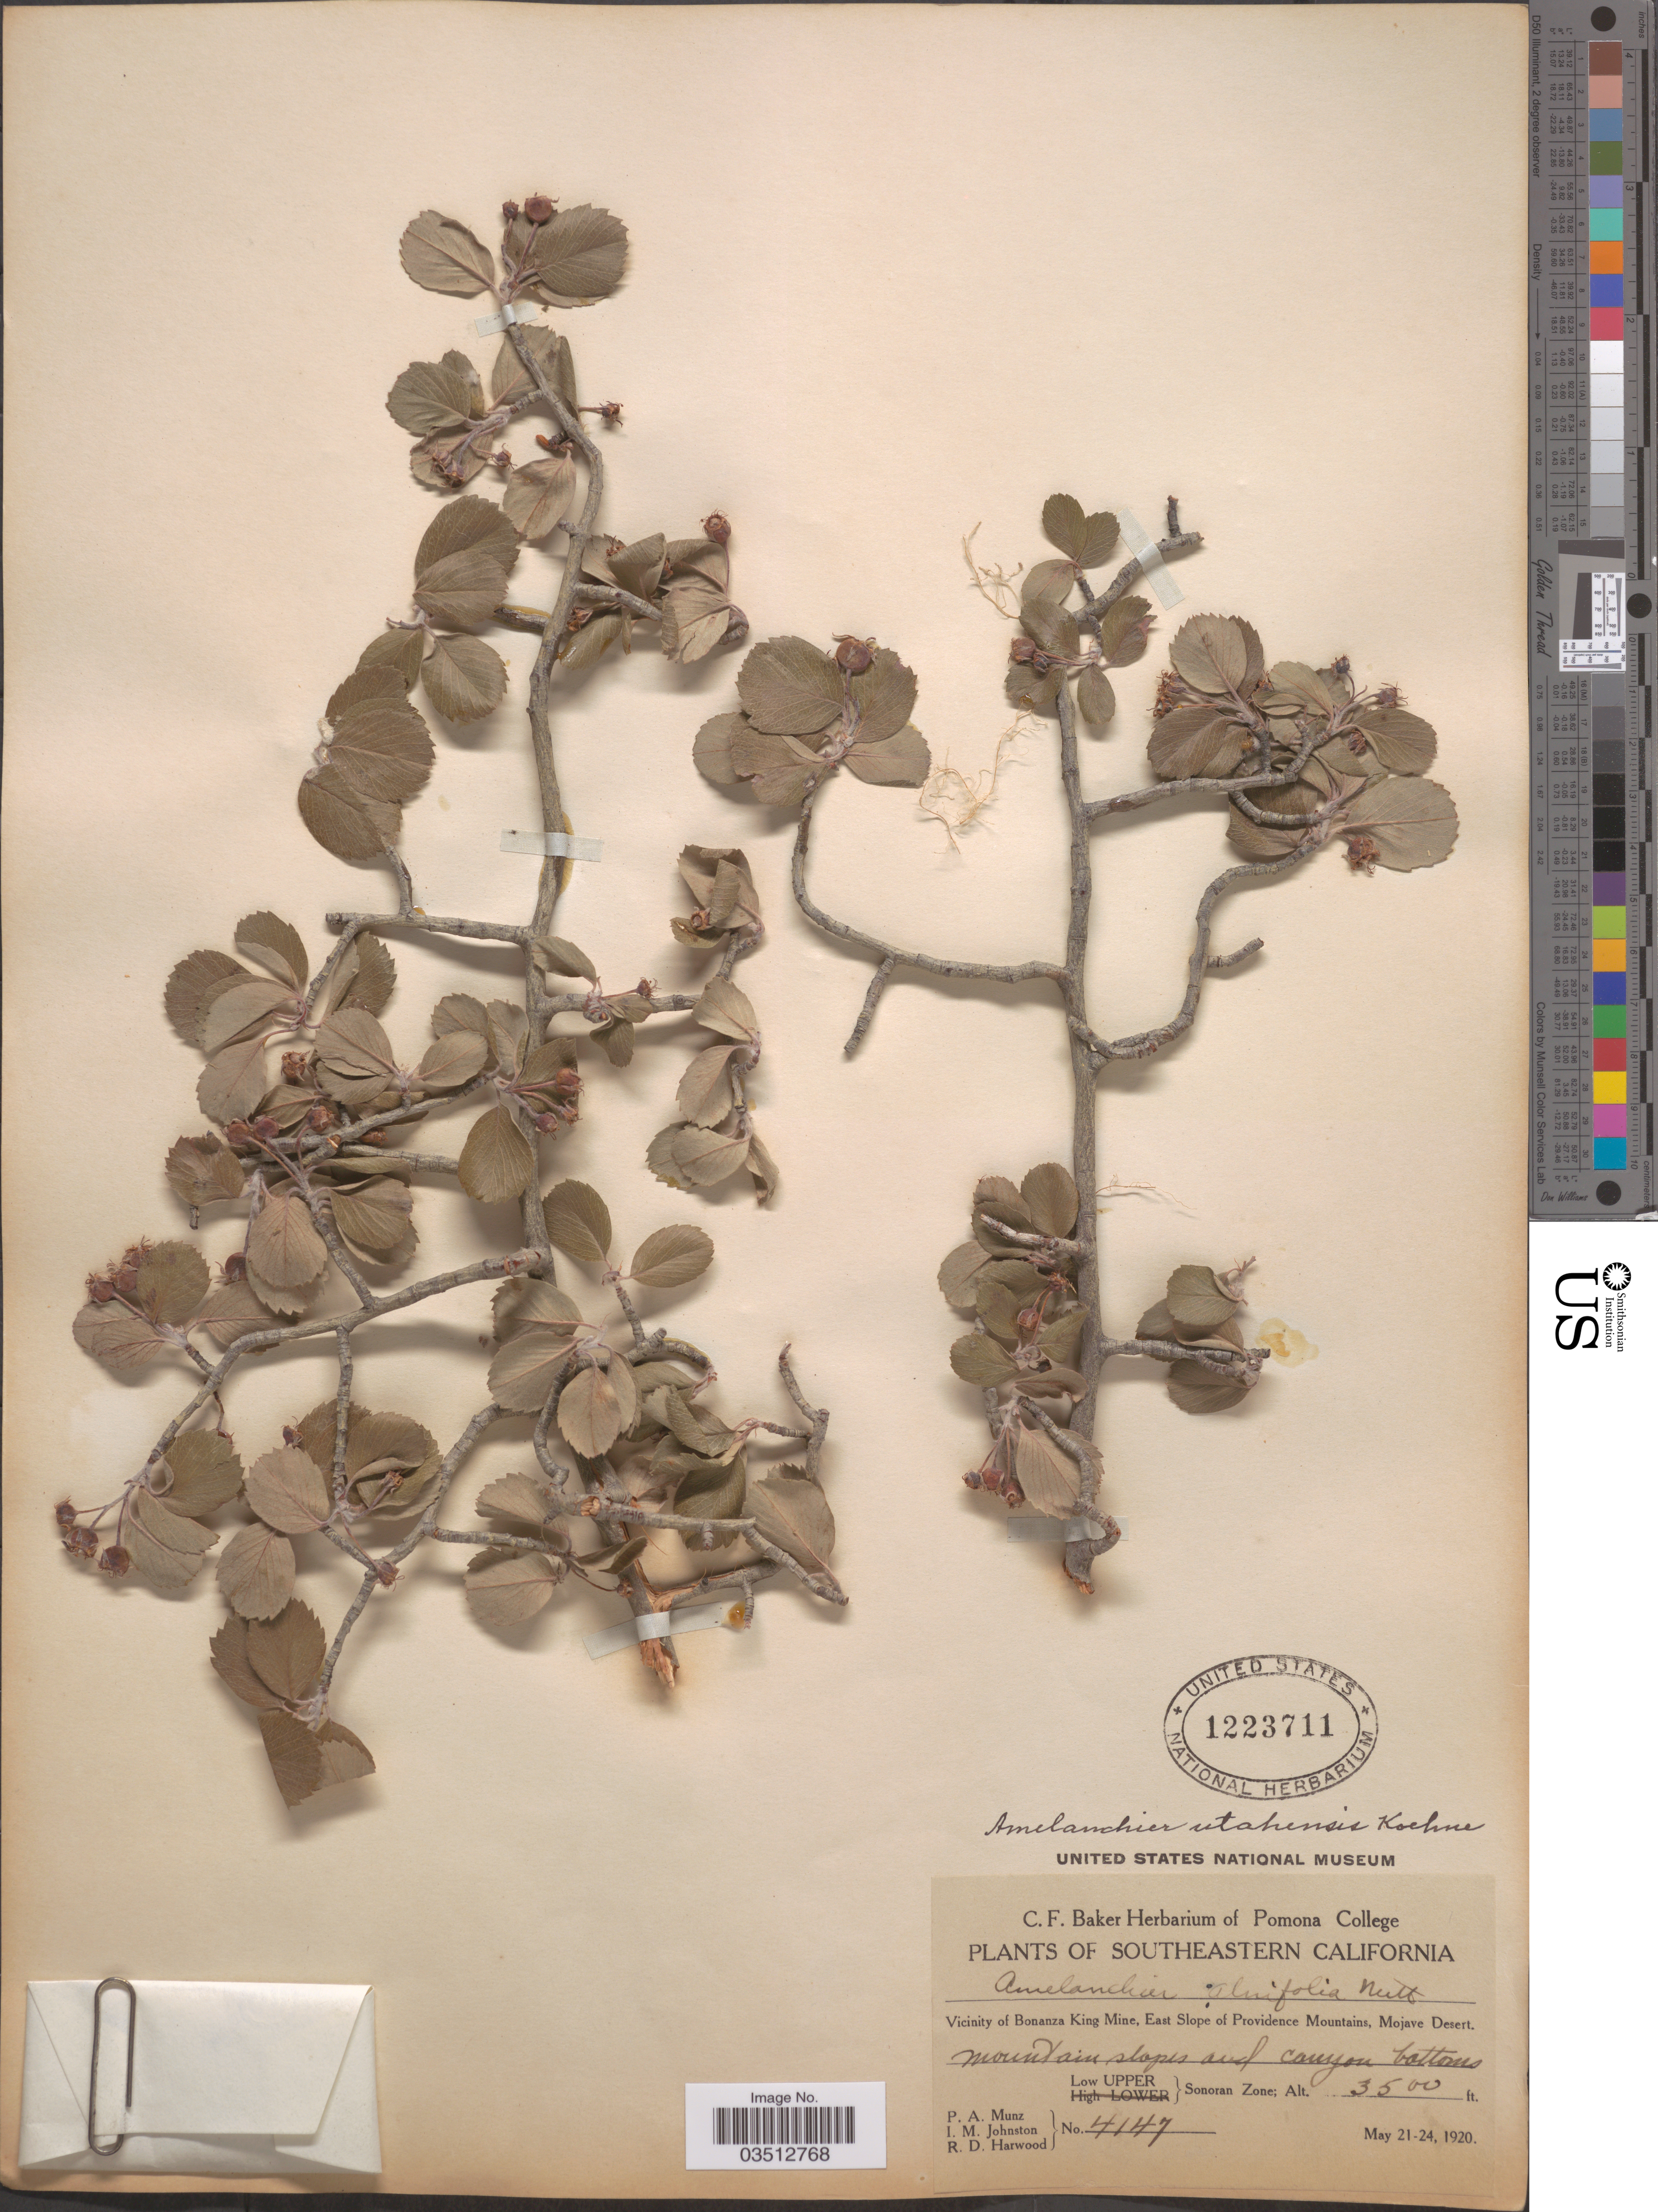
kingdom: Plantae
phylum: Tracheophyta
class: Magnoliopsida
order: Rosales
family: Rosaceae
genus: Amelanchier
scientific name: Amelanchier utahensis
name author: Koehne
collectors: P. A. Munz, I.M. Johnston & R. Harwood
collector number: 4147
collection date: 1920-05-21/1920-05-24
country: United States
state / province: California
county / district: San Bernardino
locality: Southeastern California. Vicinity of Bonanza King Mine, East Slope of Providence Mountains, Mojave Desert. Mountain slopes and canyon bottoms.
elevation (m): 1067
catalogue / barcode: US 1223711